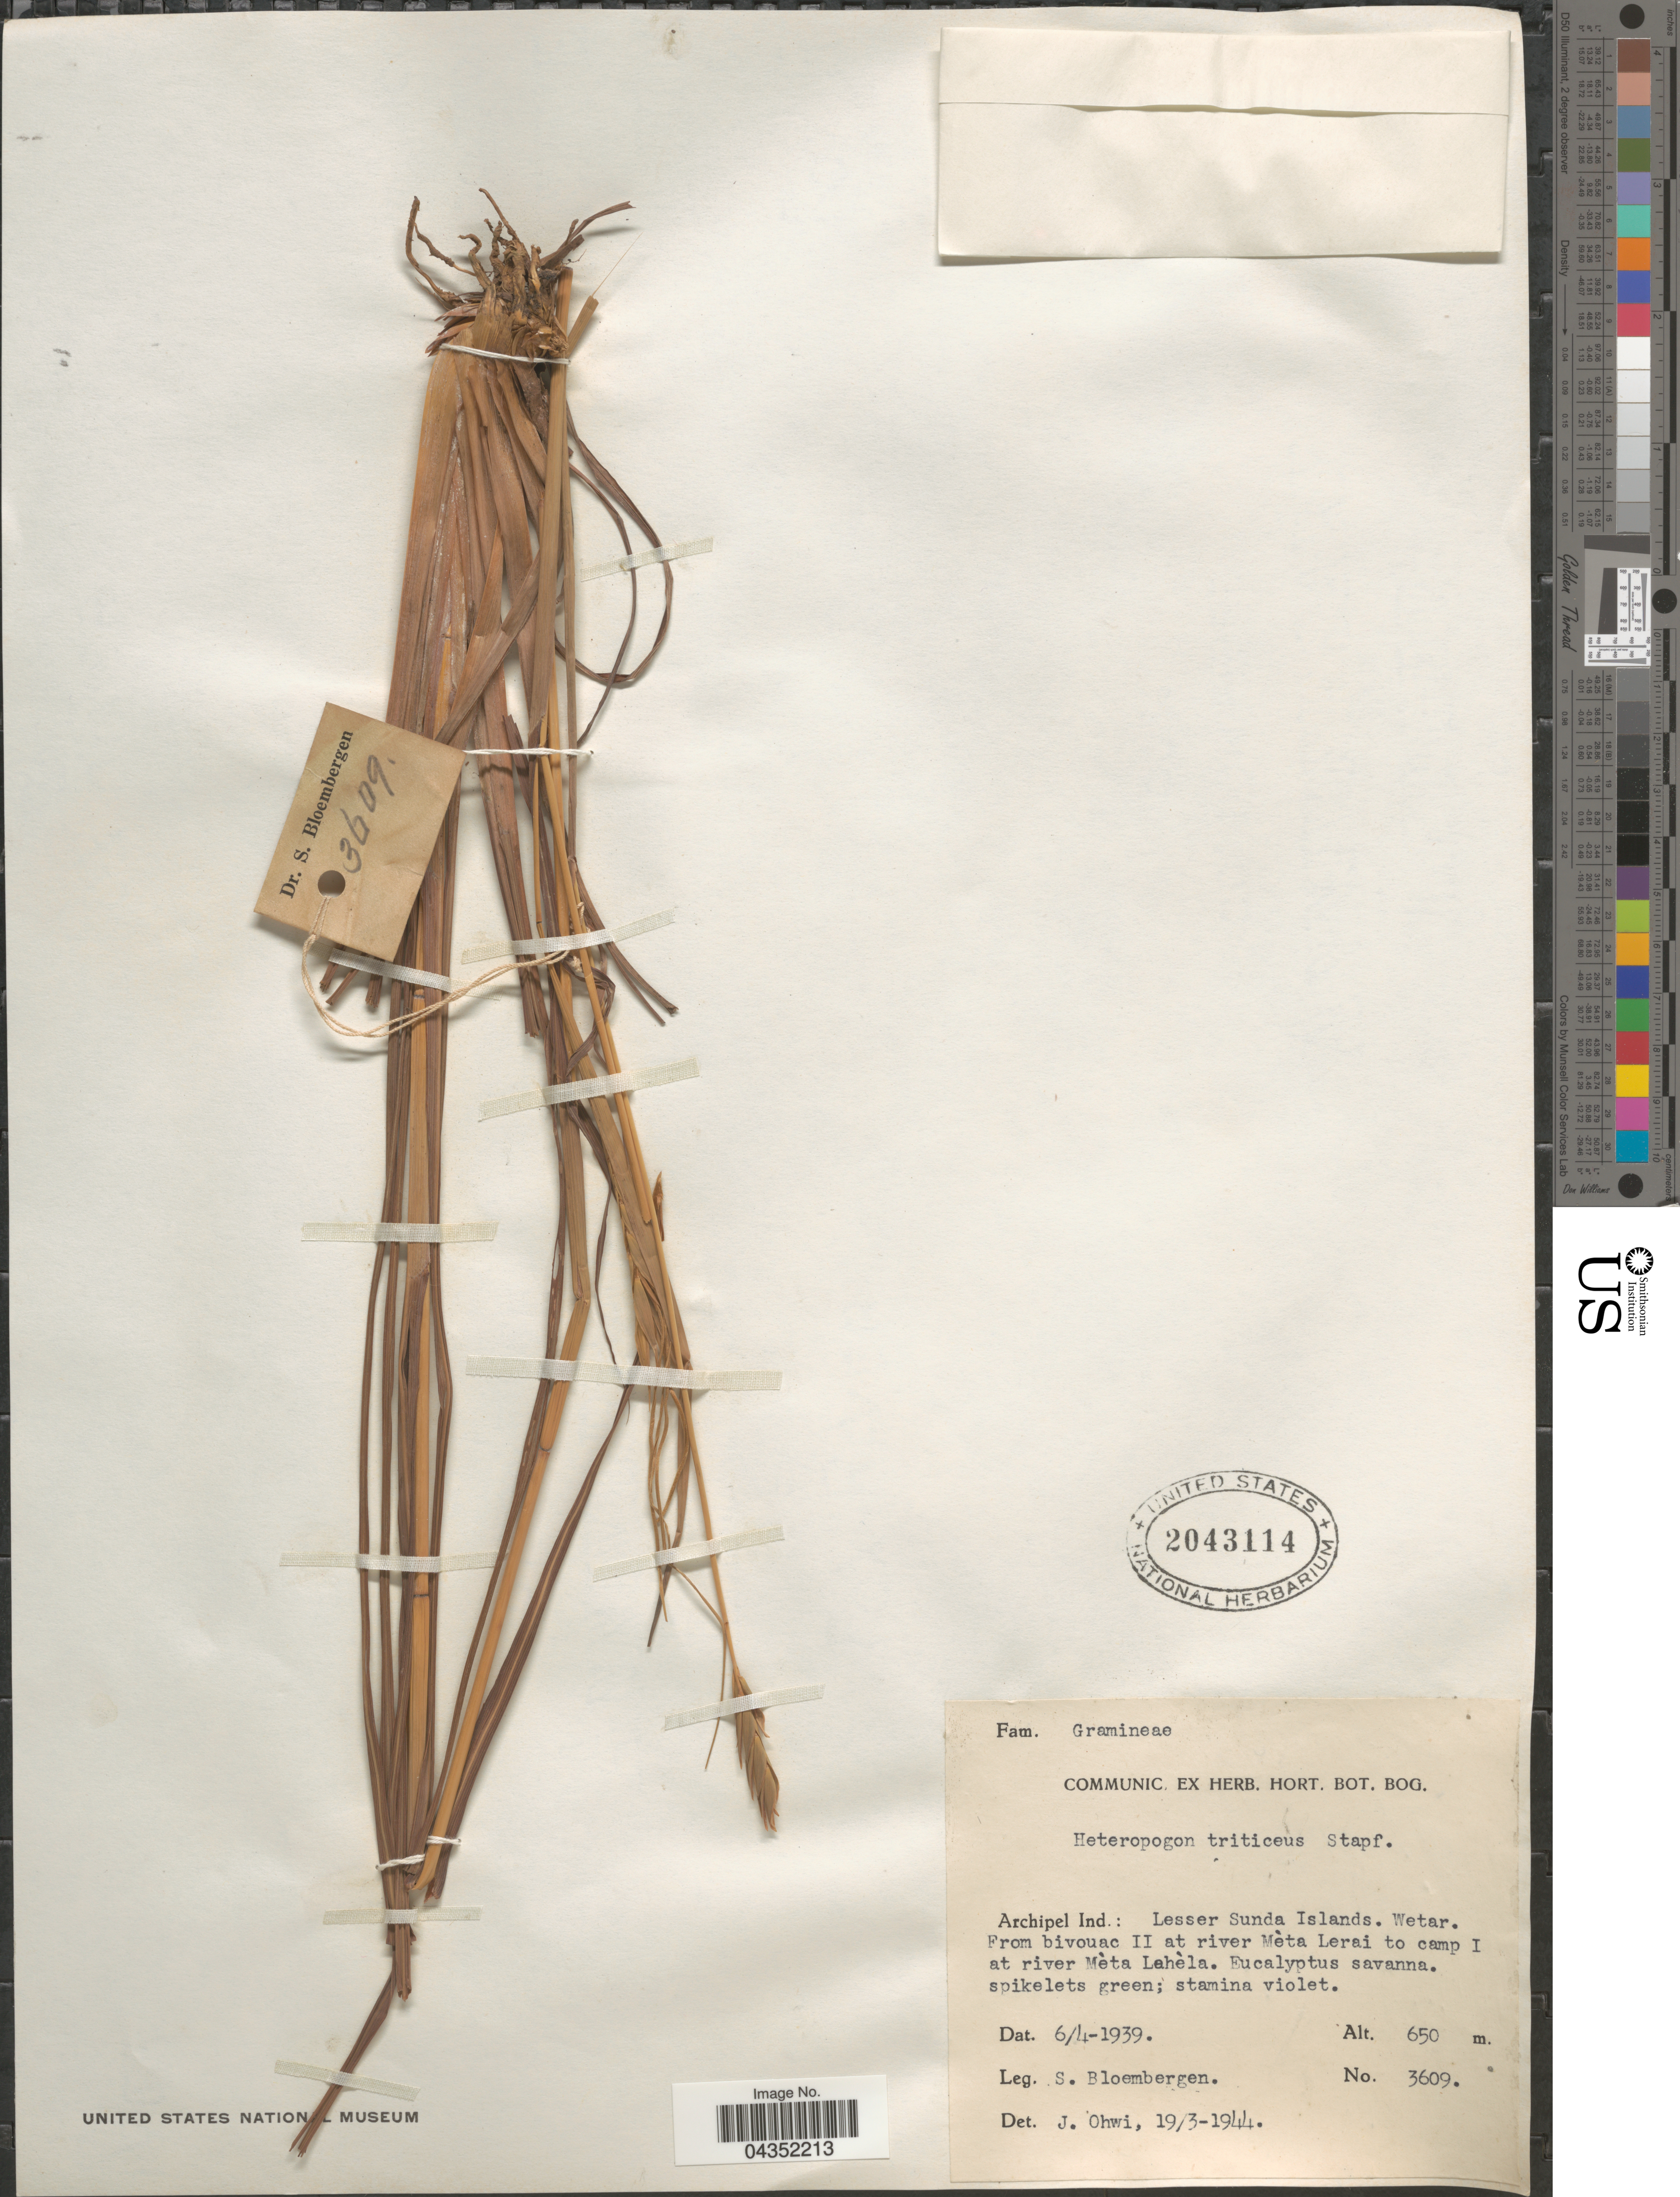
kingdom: Plantae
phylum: Tracheophyta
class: Liliopsida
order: Poales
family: Poaceae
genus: Heteropogon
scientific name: Heteropogon triticeus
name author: (R. Br.) Stapf ex Craib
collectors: S. Bloembergen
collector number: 3609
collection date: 1939-04-06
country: Indonesia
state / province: Nusa Tenggara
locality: Archipel Ind.: Lesser Sunda Islands. Wetar. From bivouac II at river Mèta Lerai to camp I at river Mèta Lahèla.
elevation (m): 650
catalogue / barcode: US 2043114